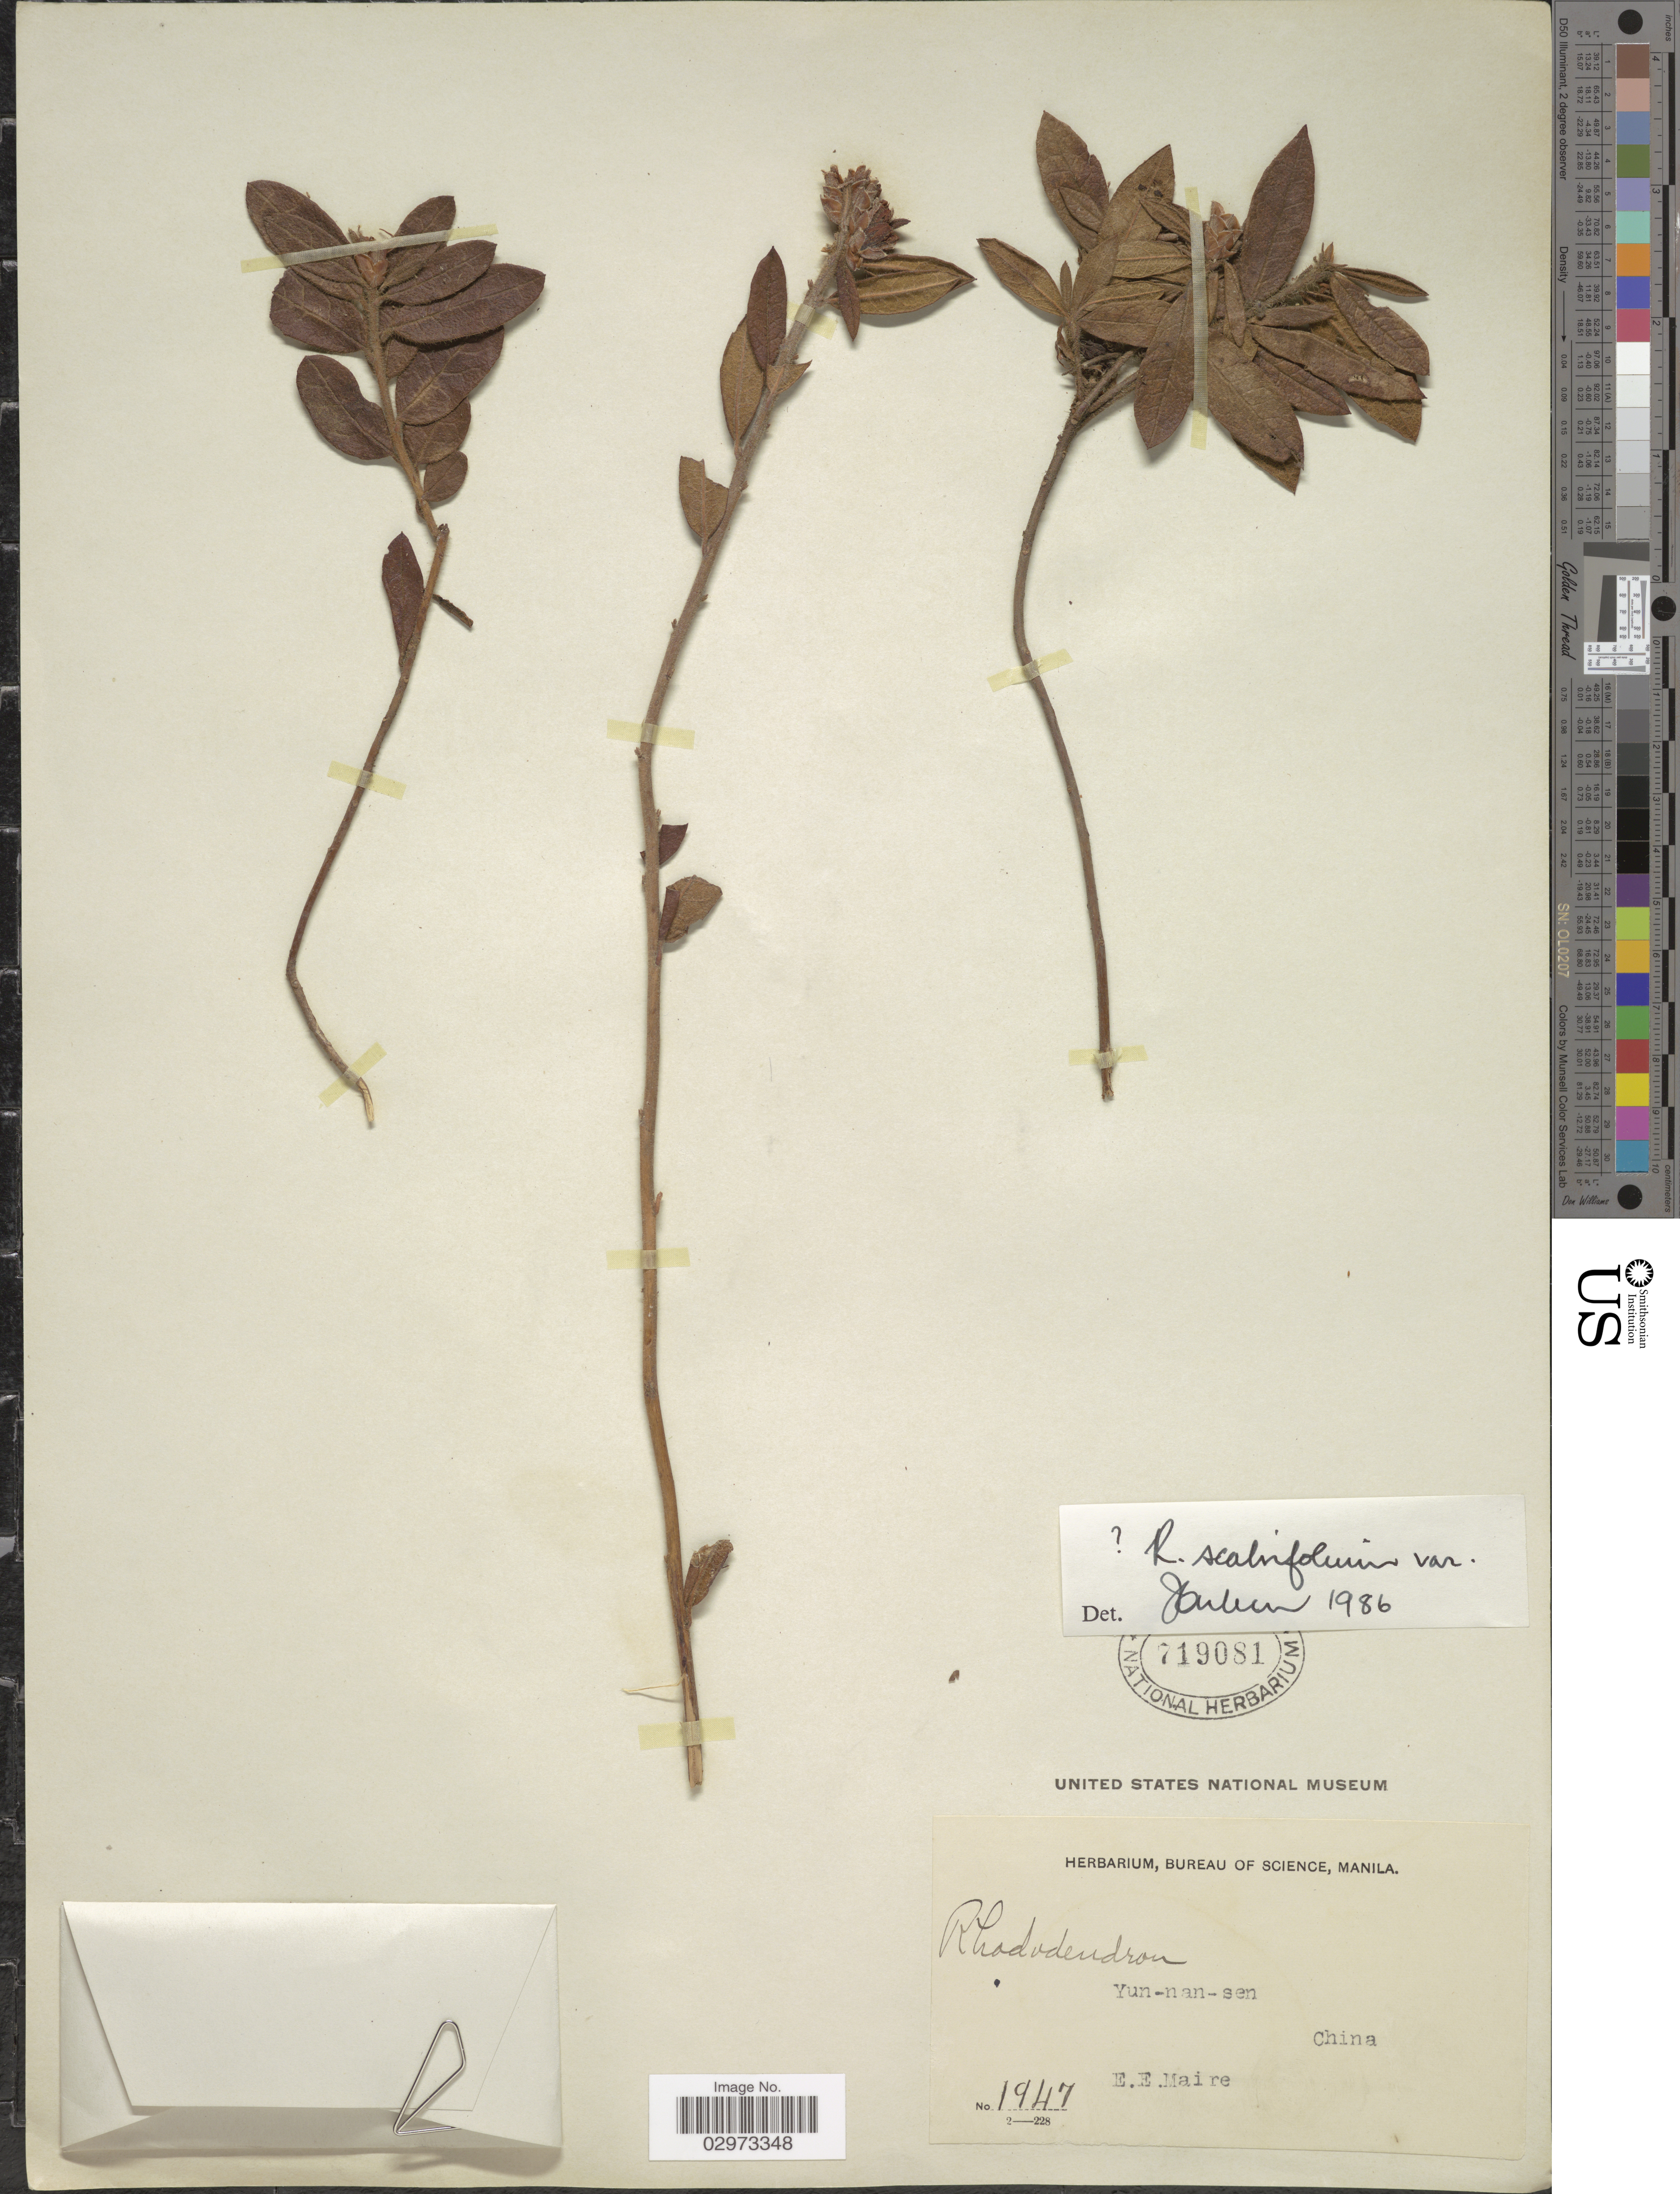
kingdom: Plantae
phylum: Tracheophyta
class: Magnoliopsida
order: Ericales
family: Ericaceae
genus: Rhododendron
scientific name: Rhododendron scabrifolium var. scabrifolium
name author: Franch.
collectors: E. E. Maire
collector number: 1947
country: China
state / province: Yunnan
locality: Yun-nan-sen.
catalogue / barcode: US 719081